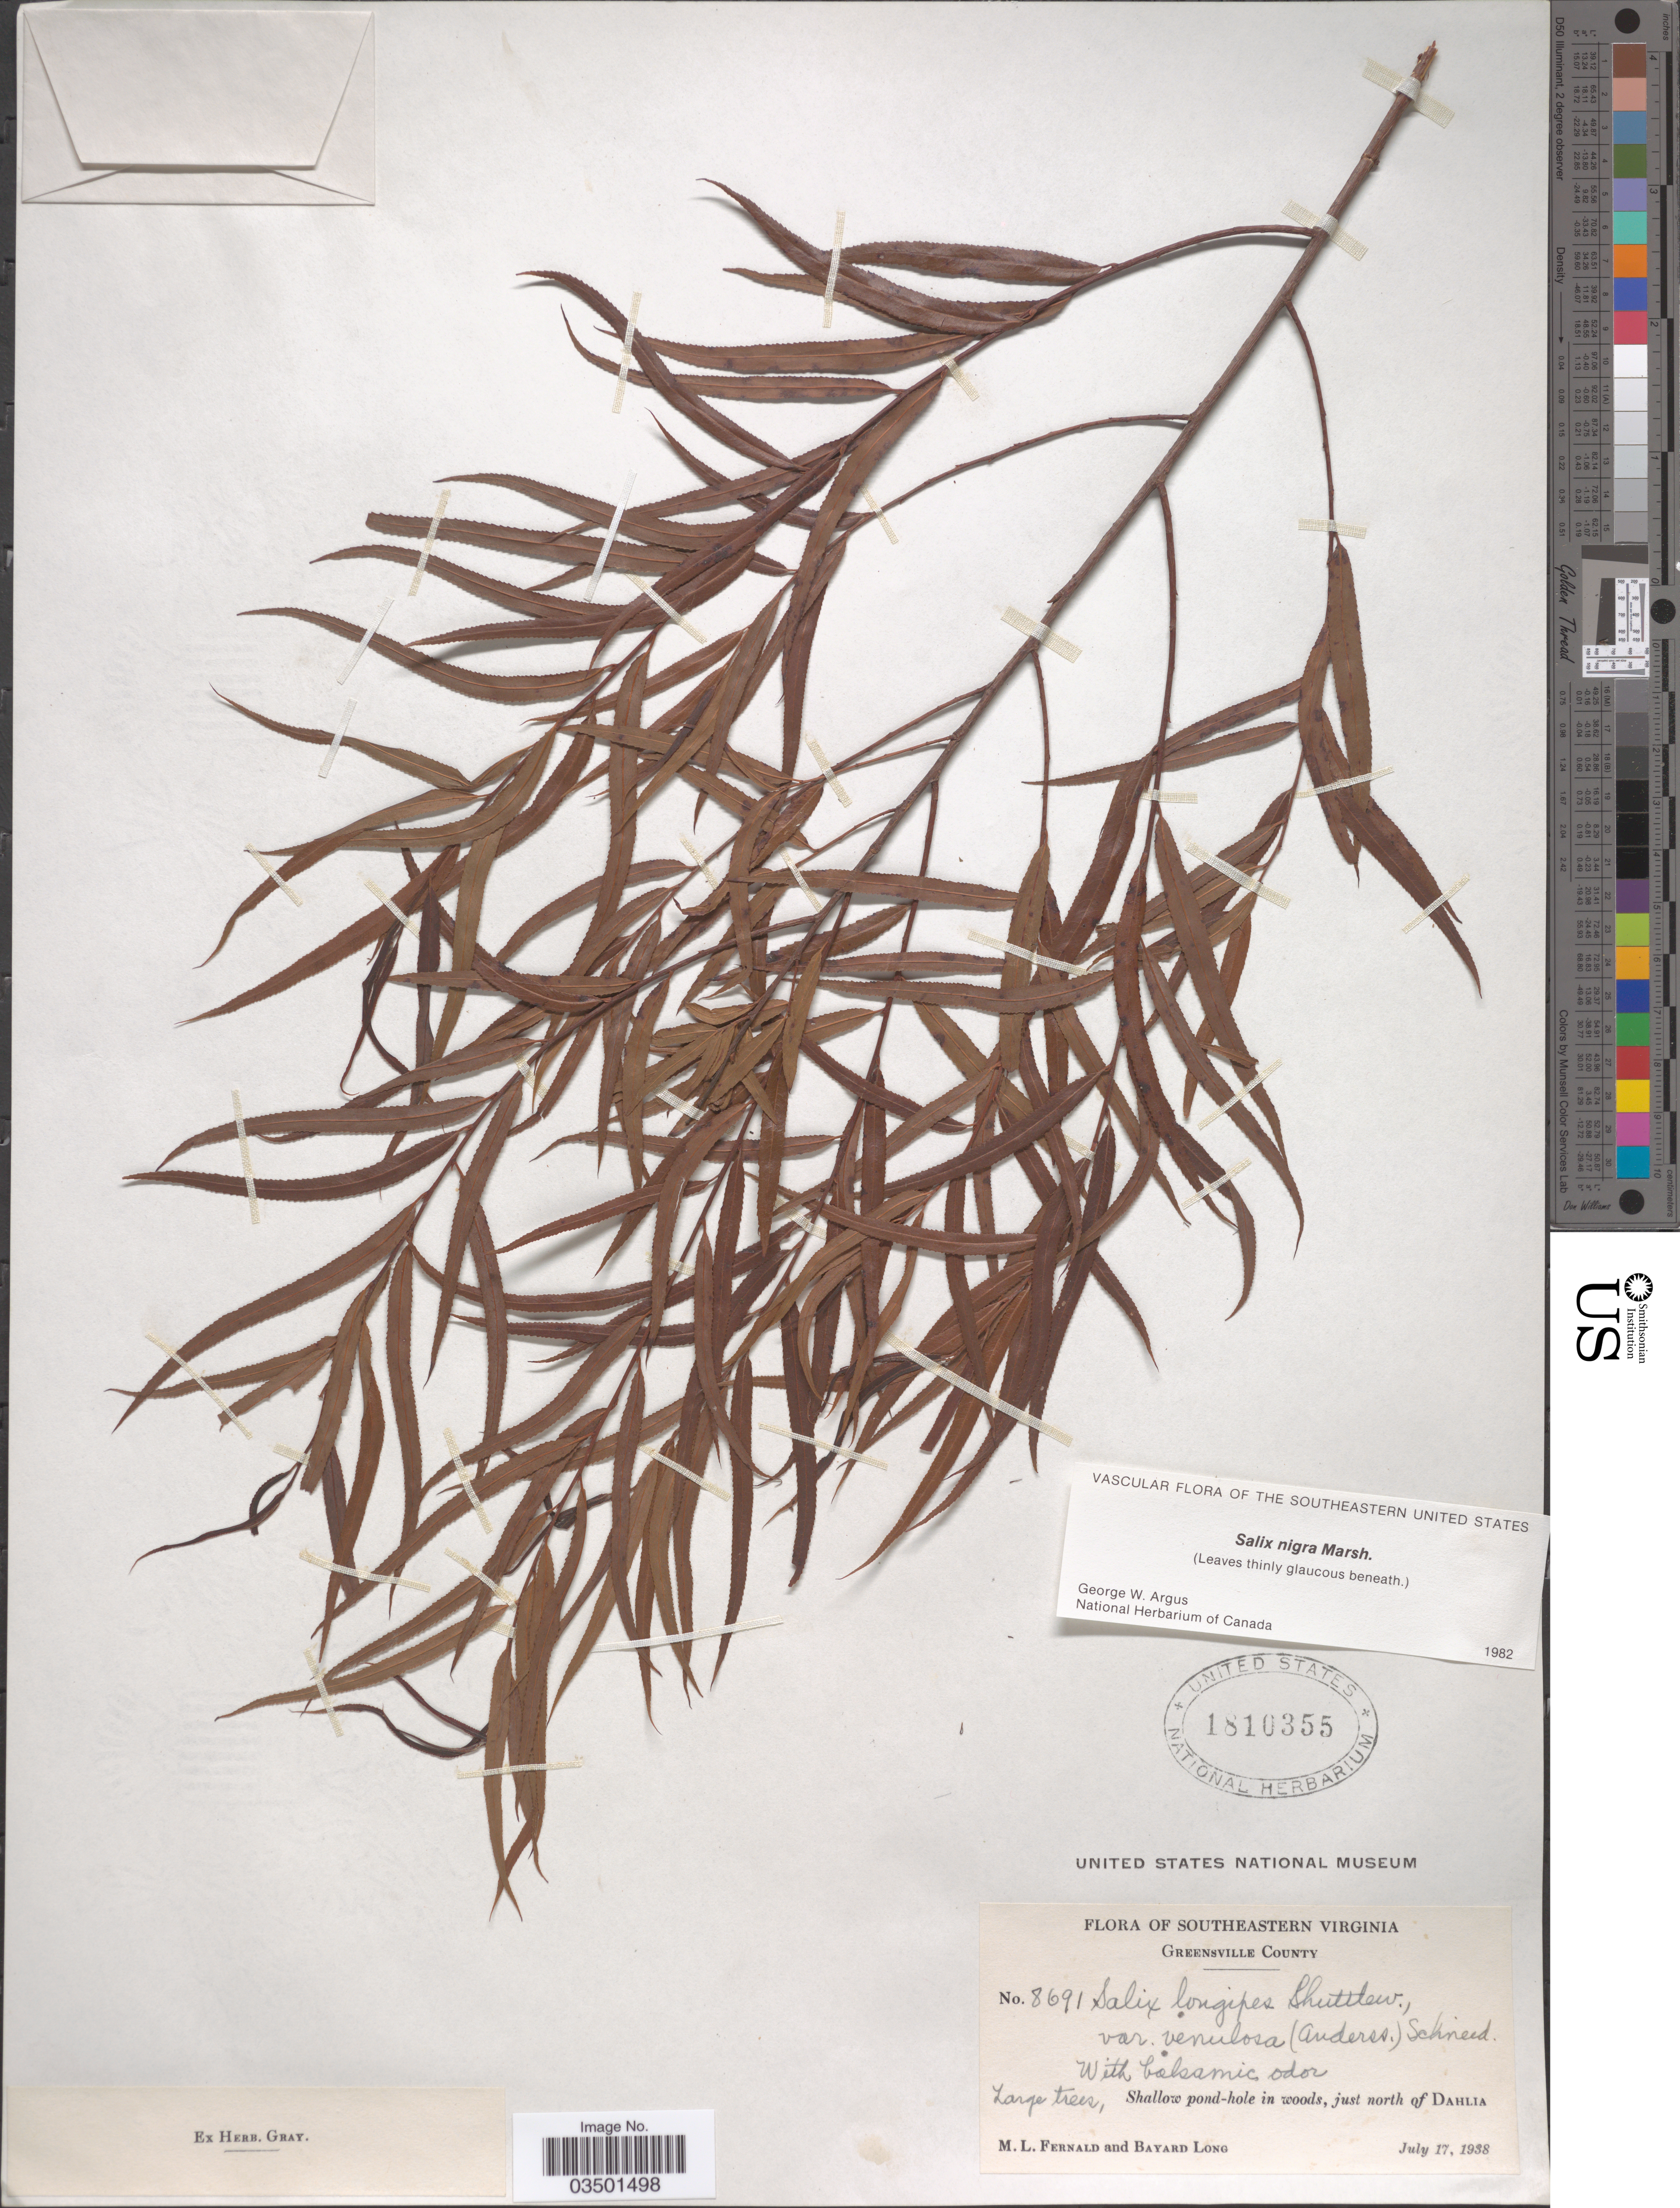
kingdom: Plantae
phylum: Tracheophyta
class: Magnoliopsida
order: Malpighiales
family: Salicaceae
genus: Salix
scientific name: Salix nigra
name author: Marshall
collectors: M. L. Fernald & B. Long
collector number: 8691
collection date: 1938-07-17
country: United States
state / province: Virginia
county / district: Greensville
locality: Southeastern Virginia. Greensville County. Shallow pond-hole in woods, just north of Dahlia.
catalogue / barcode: US 1810355